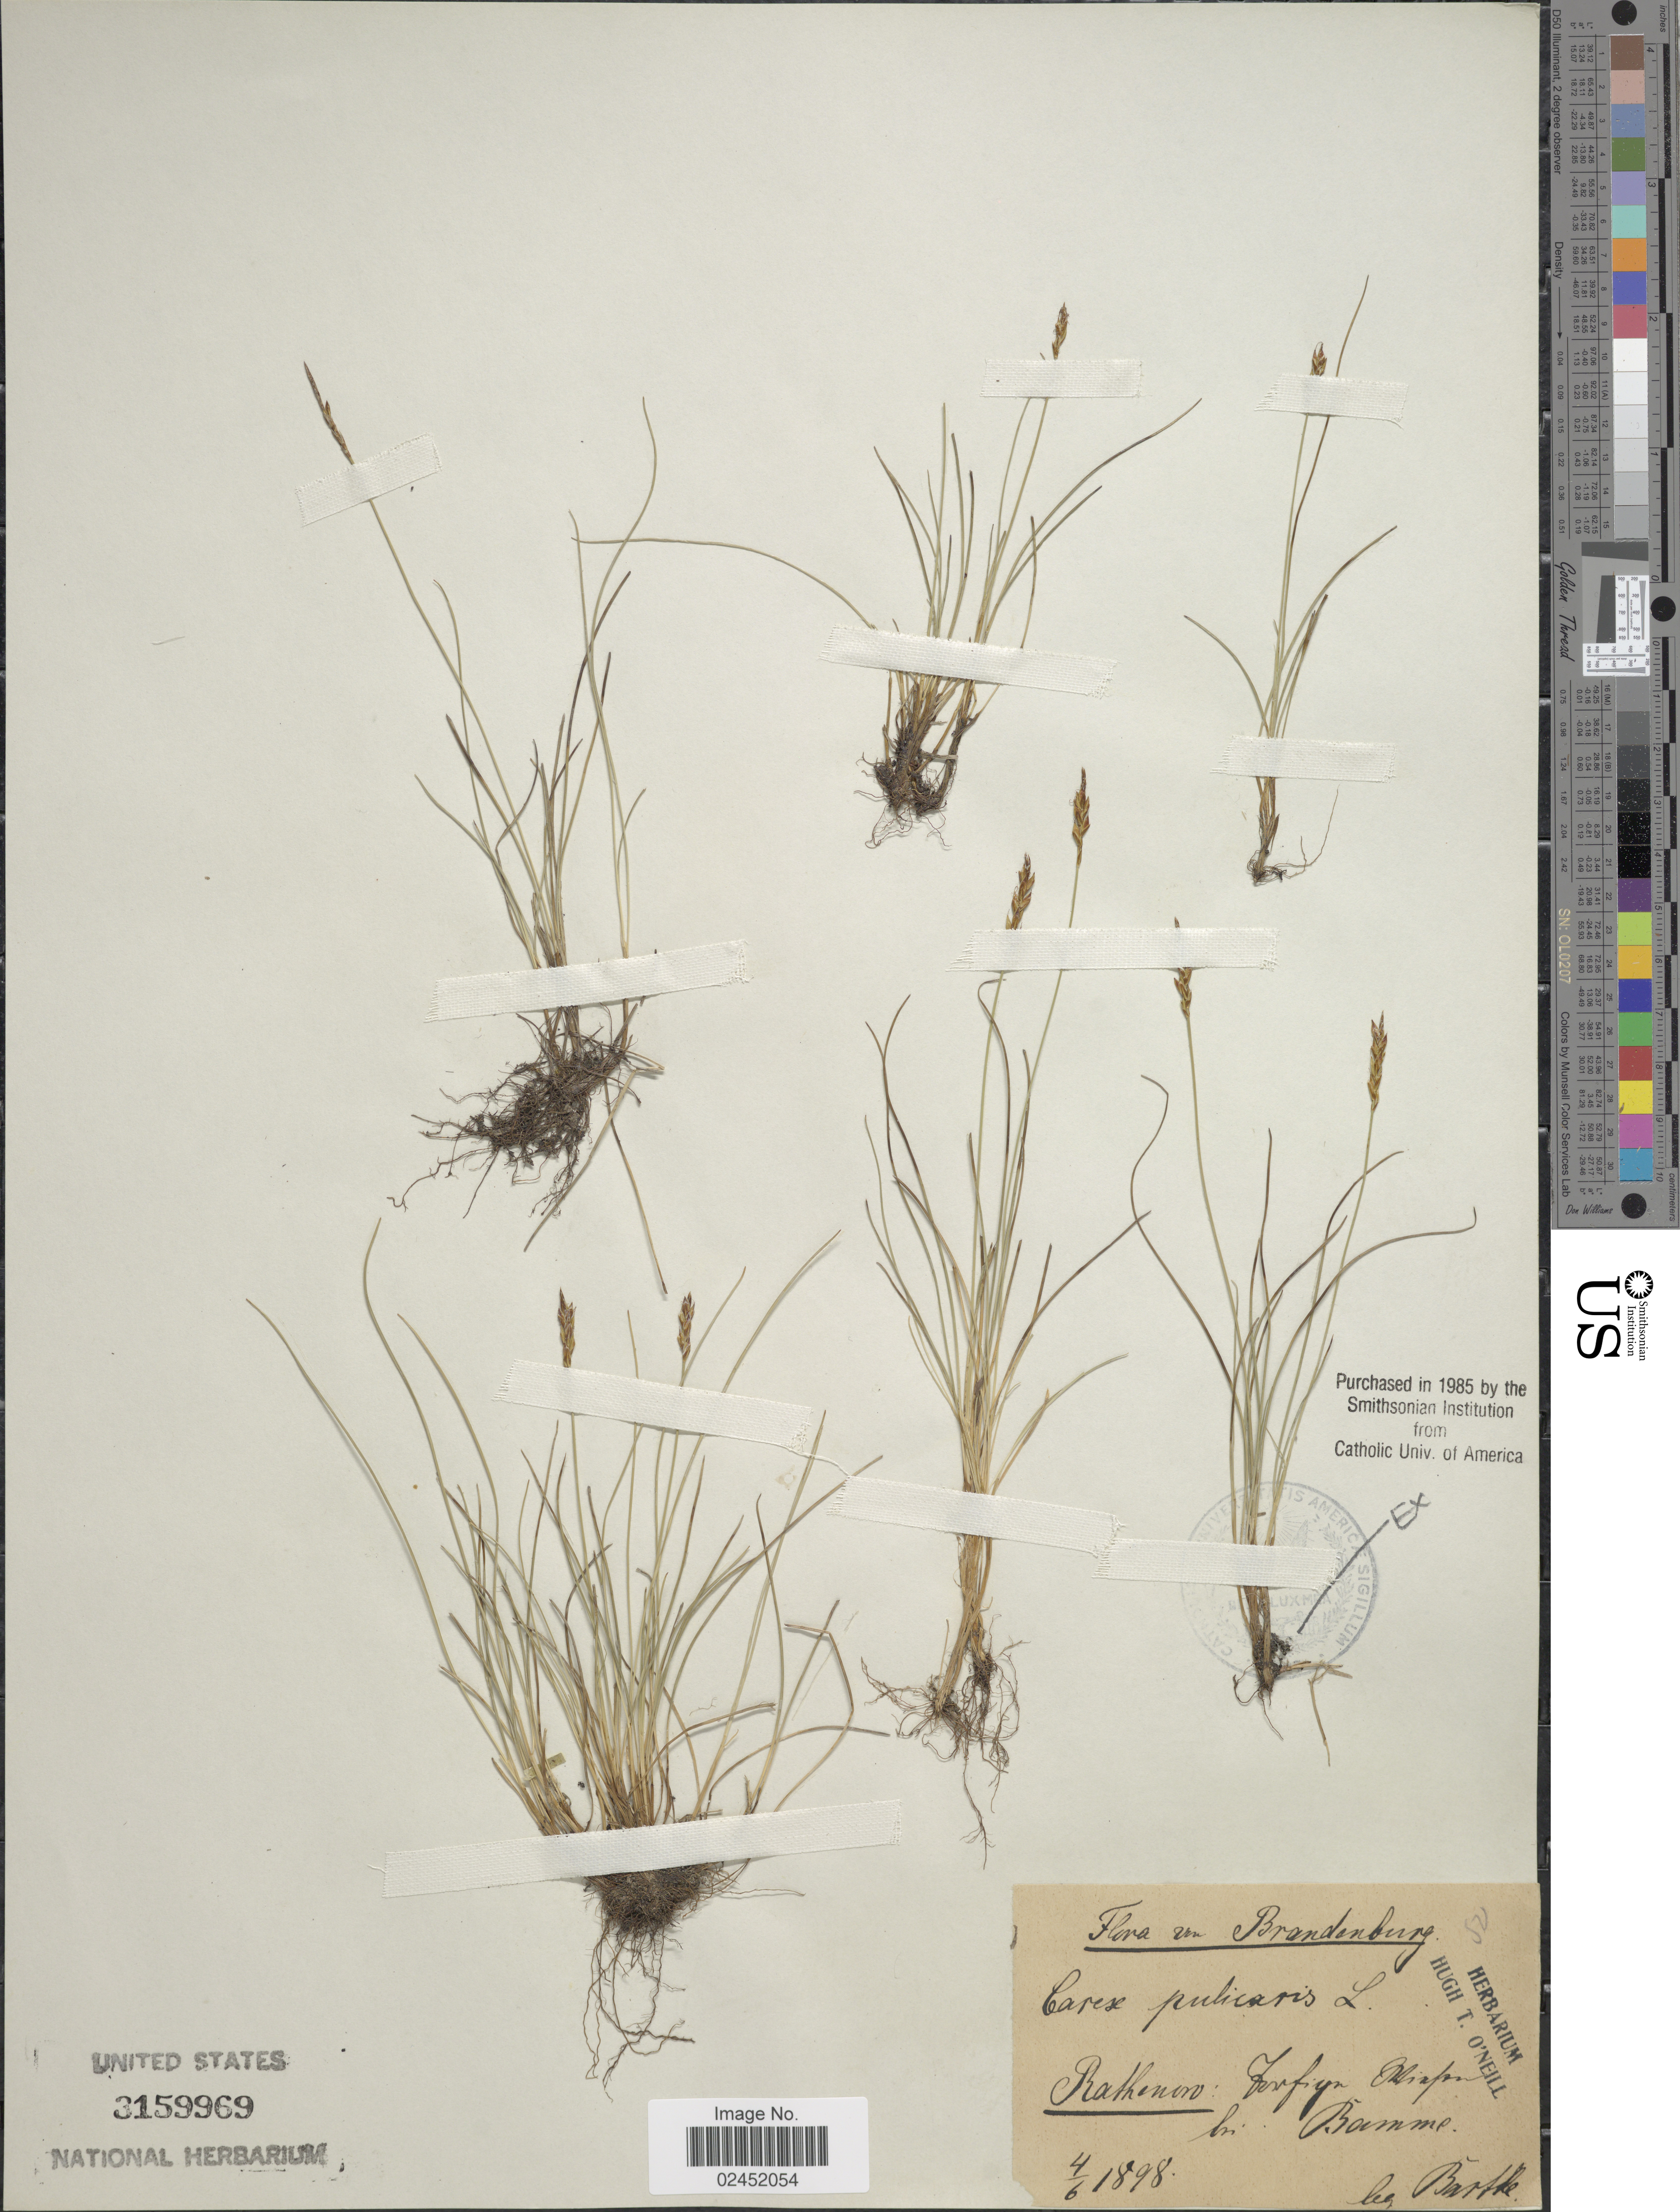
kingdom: Plantae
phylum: Tracheophyta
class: Liliopsida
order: Poales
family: Cyperaceae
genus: Carex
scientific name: Carex pulicaris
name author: L.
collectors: Barthe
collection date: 1898-06-04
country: Germany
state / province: Brandenburg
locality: Rathenow: [illegible text]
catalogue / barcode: US 3159969